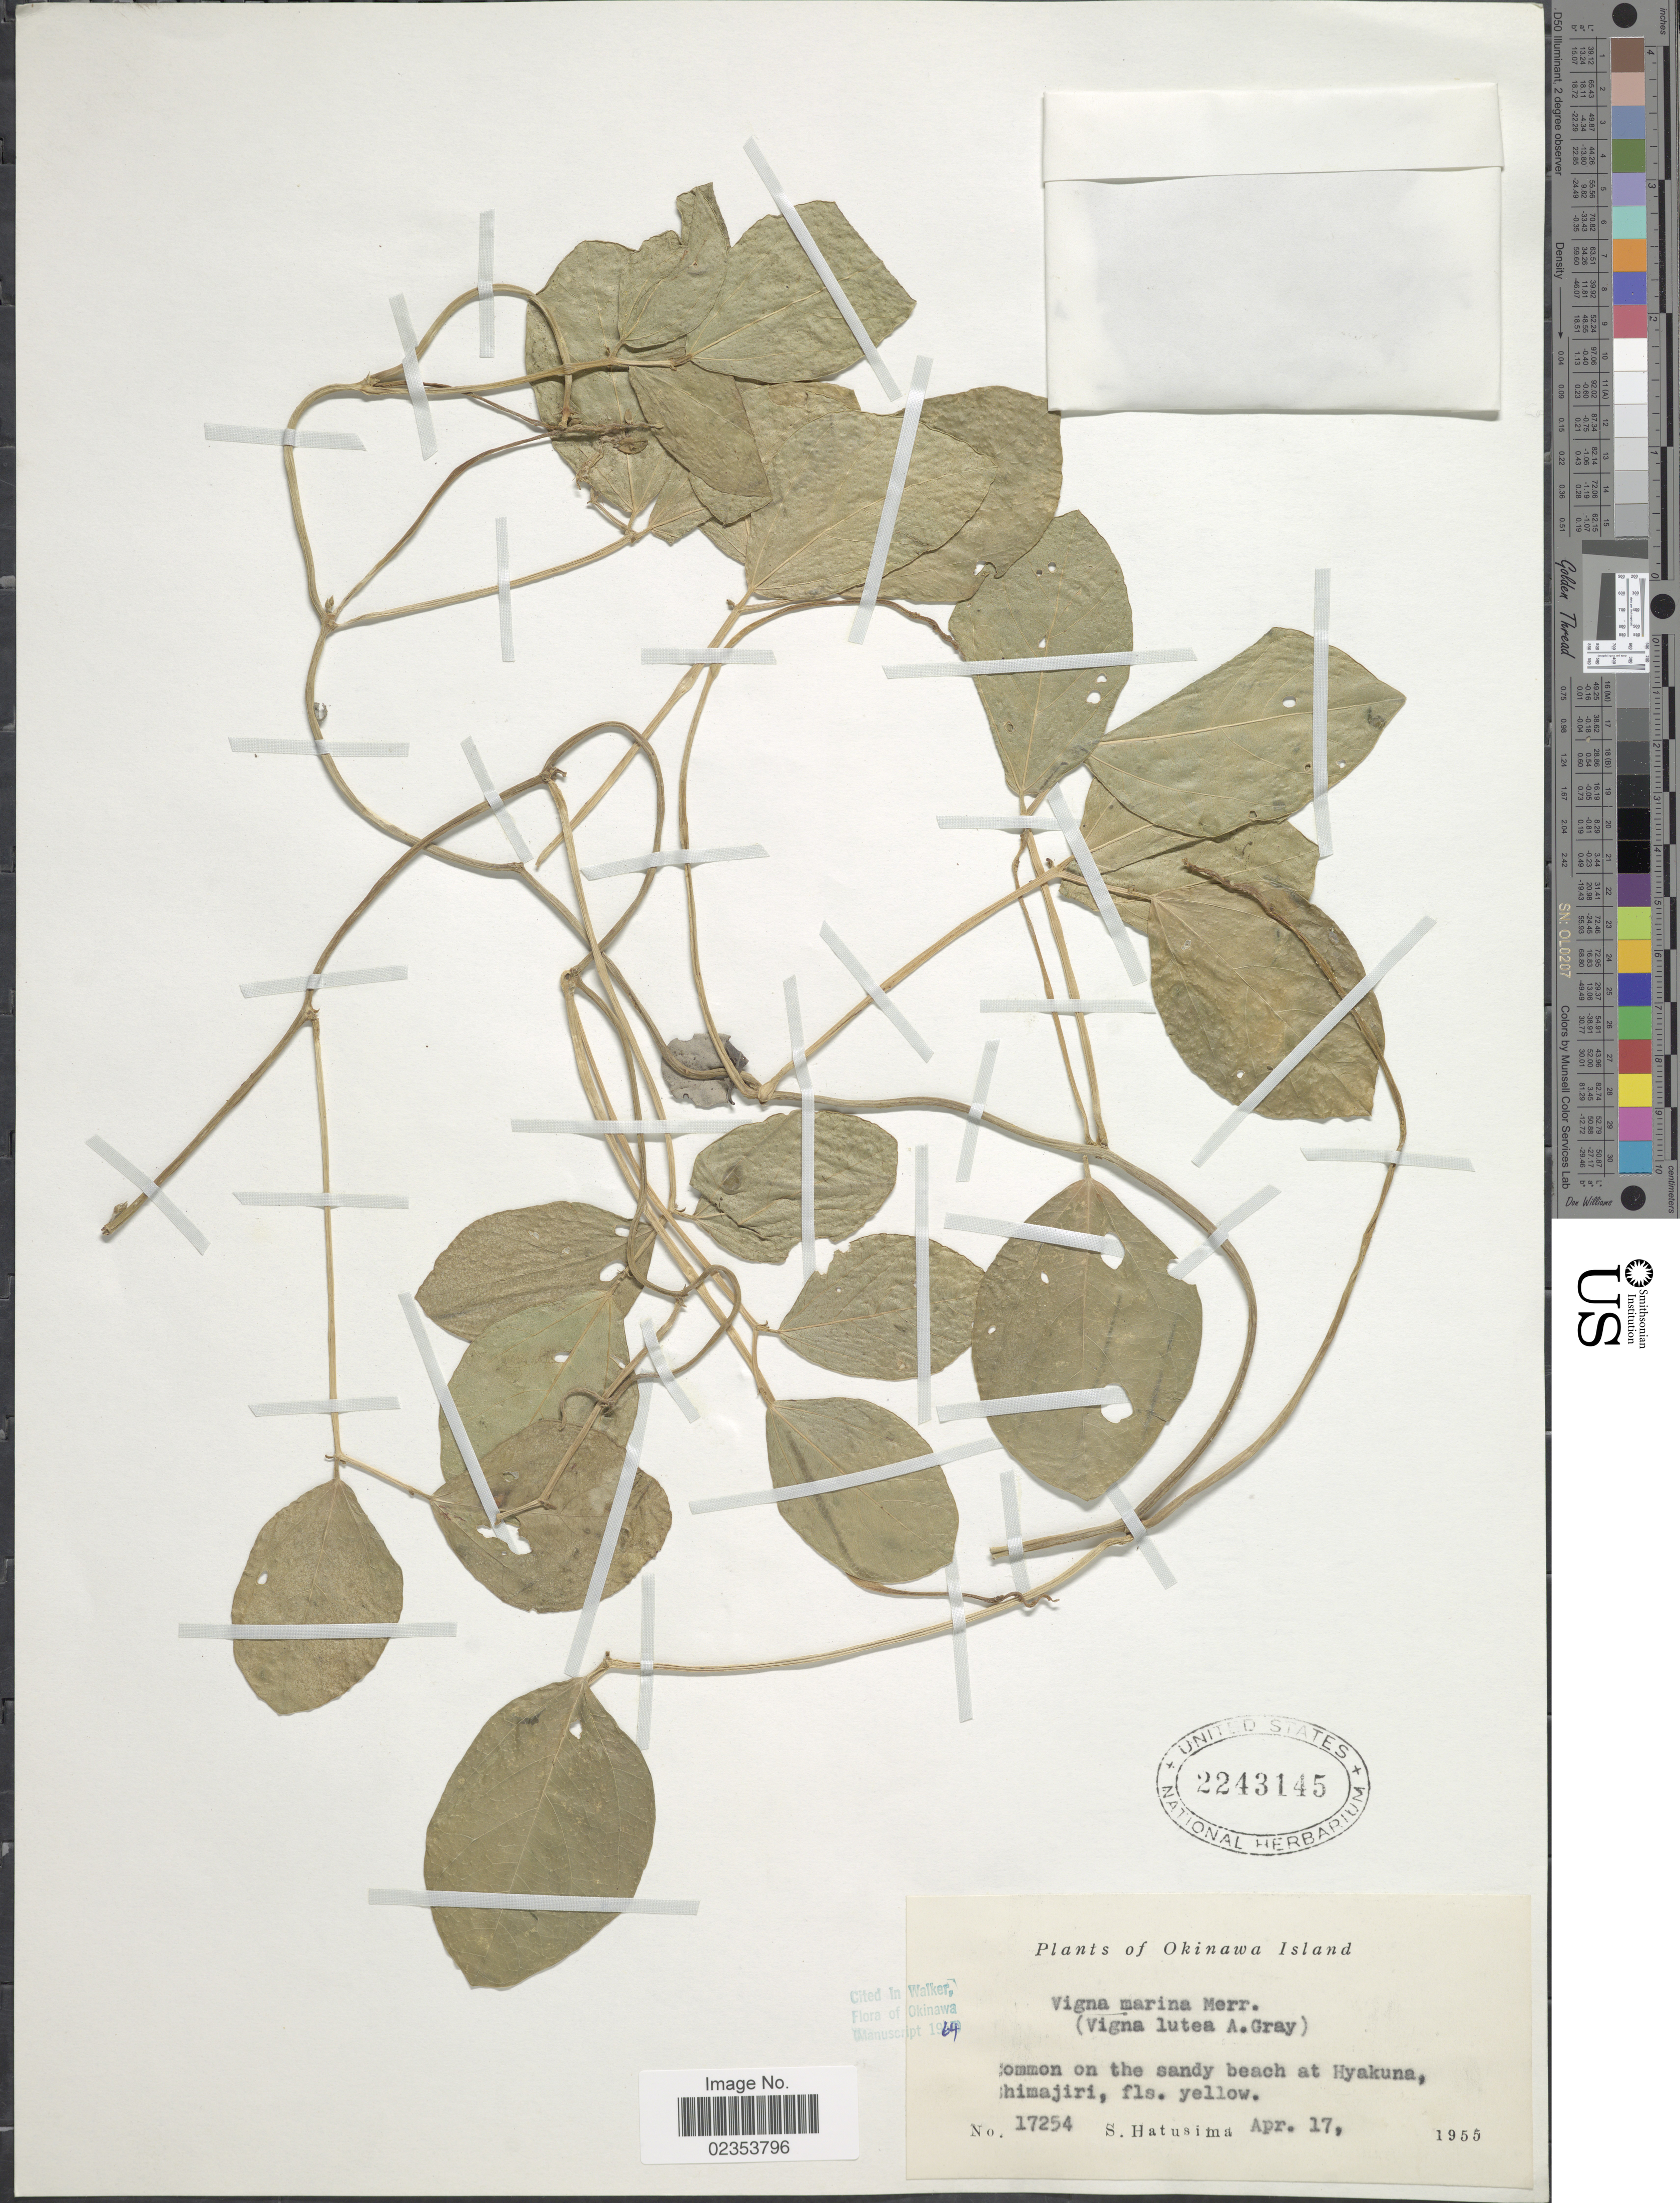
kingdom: Plantae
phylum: Tracheophyta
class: Magnoliopsida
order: Fabales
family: Fabaceae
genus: Vigna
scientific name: Vigna marina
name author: (Burm.) Merr.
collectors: S. Hatusima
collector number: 17254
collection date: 1955-04-17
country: Japan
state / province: Okinawa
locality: At Hyakuna, Shimajiri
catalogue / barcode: US 2243145